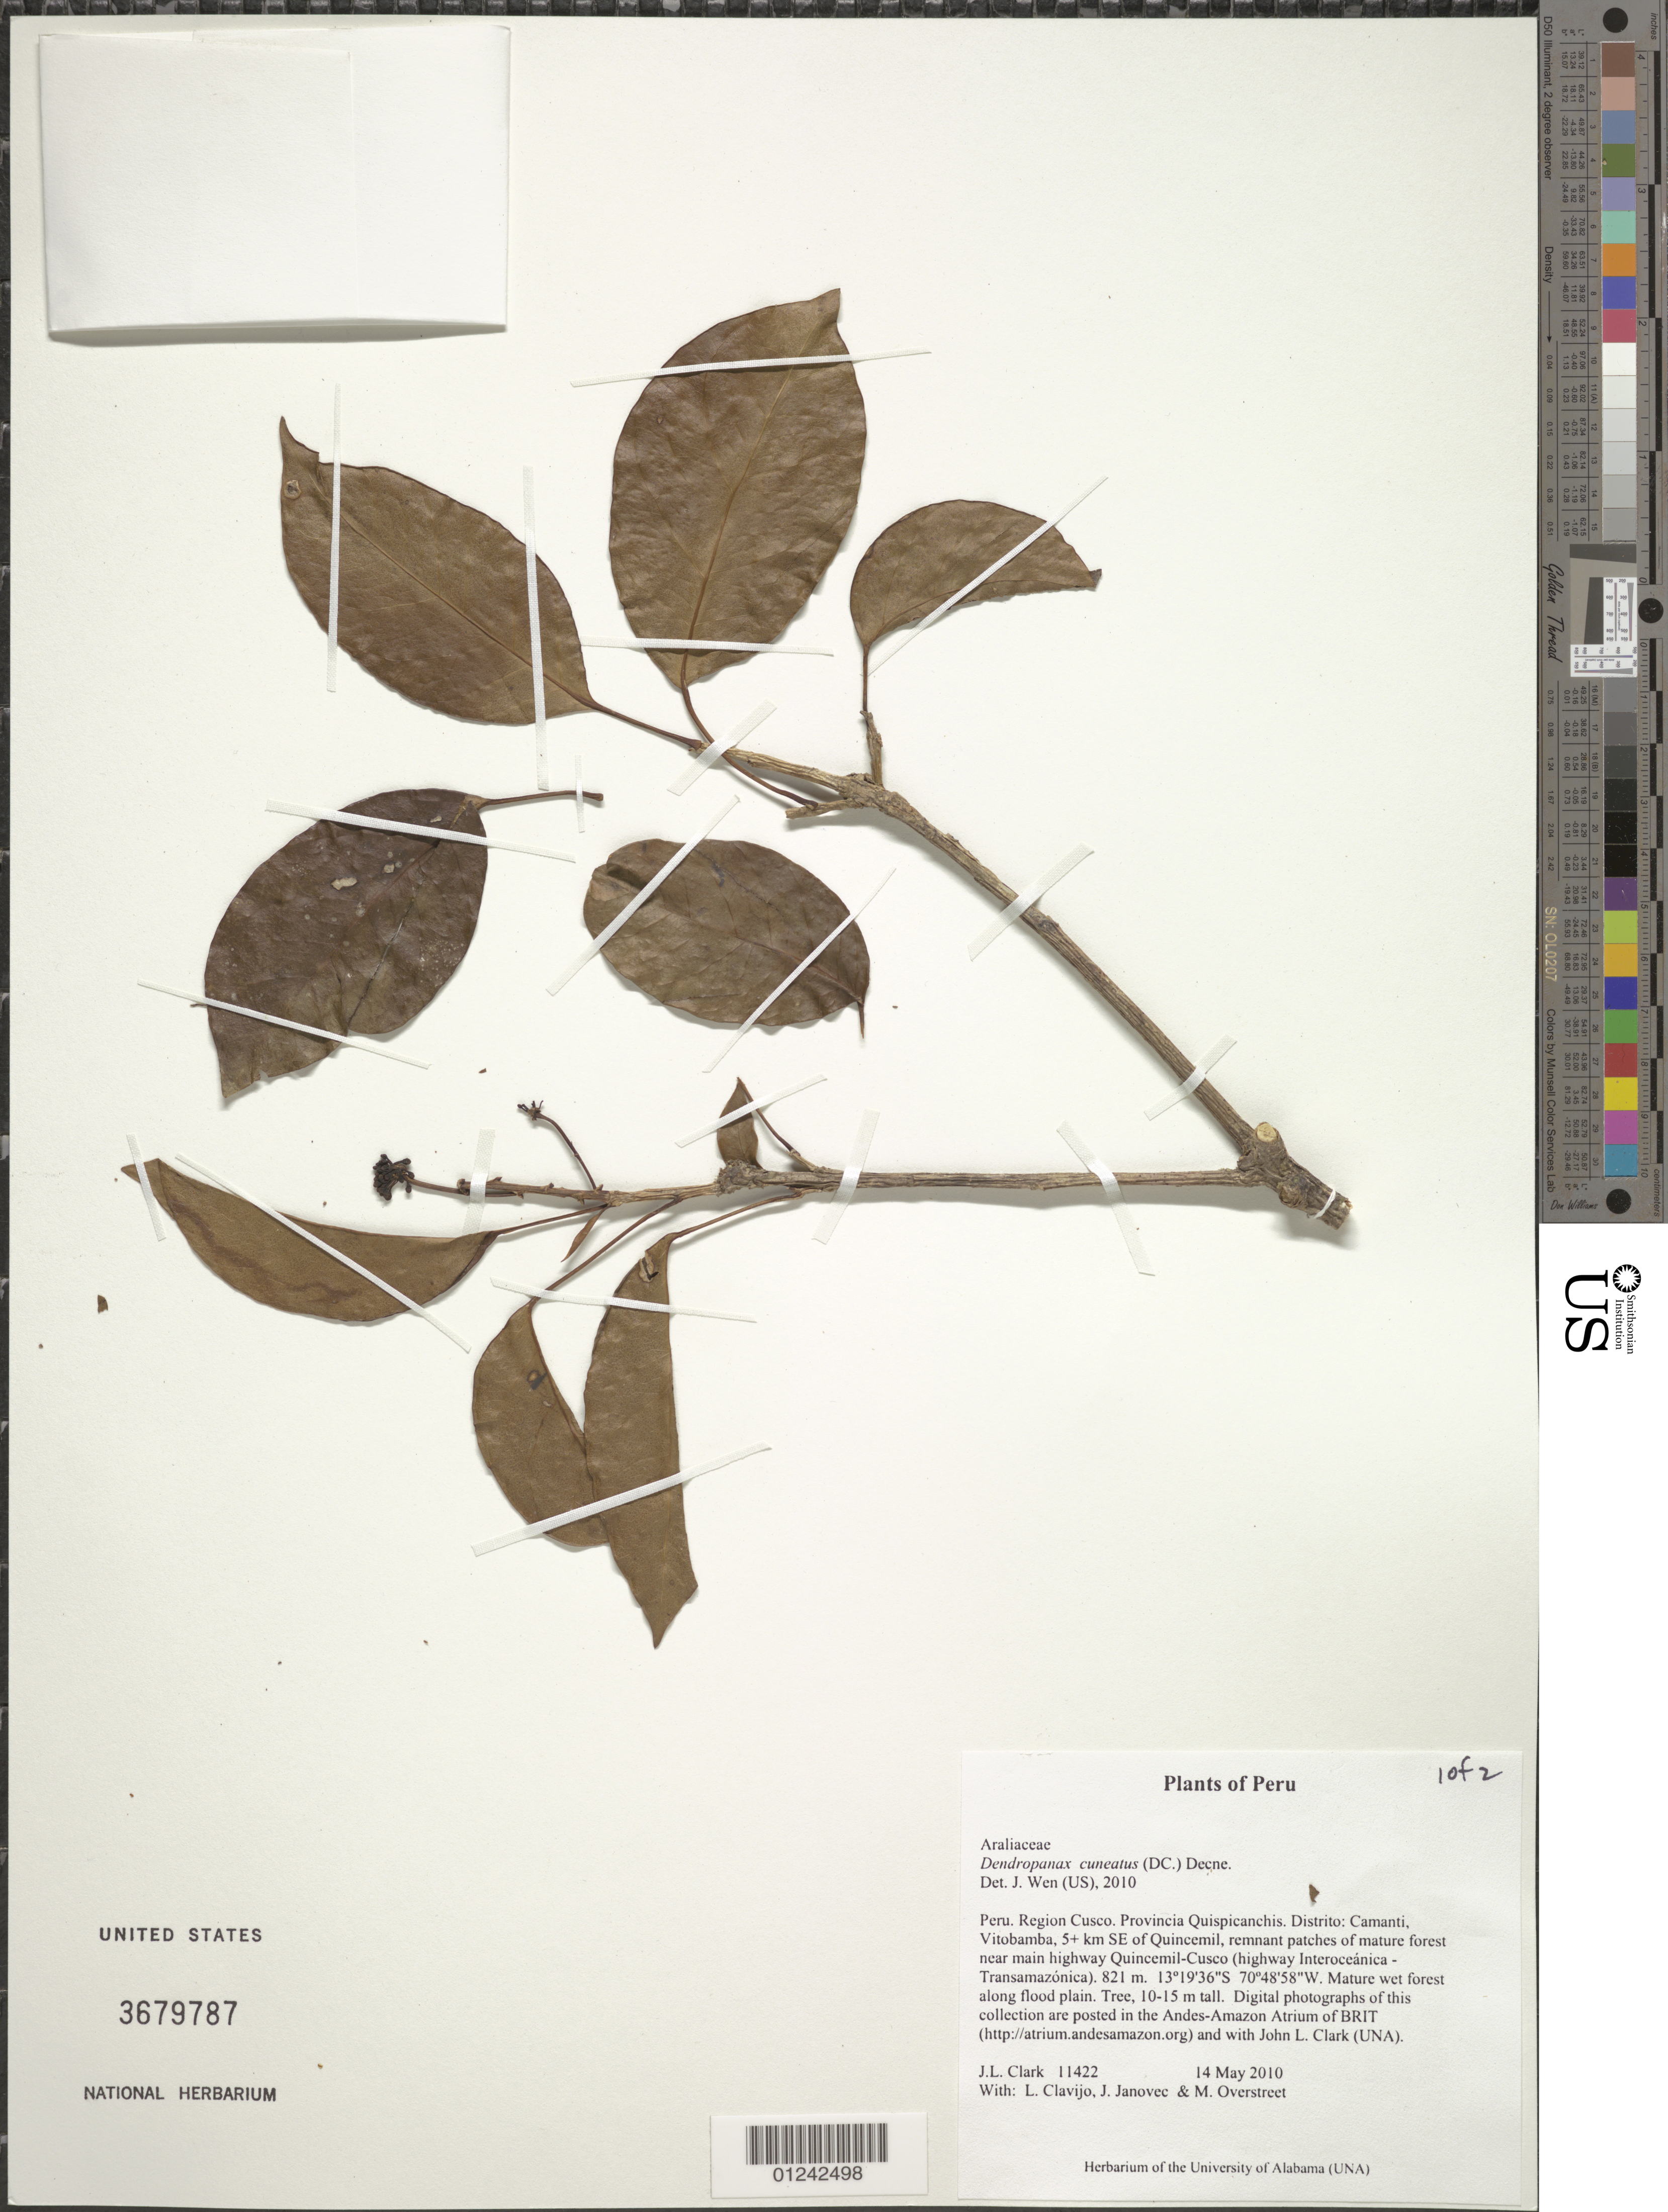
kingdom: Plantae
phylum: Tracheophyta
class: Magnoliopsida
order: Apiales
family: Araliaceae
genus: Dendropanax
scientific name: Dendropanax cuneatus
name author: (DC.) Decne. & Planch.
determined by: Wen, Jun, (BOT), Smithsonian Institution - National Museum of Natural History (UNITED STATES)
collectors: J. L. Clark, L. Clavijo, J.P. Janovec & M. Overstreet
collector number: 11422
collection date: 2010-05-14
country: Peru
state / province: Cusco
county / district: Quispicanchis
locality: Region Cusco. 5+km SE of Quincemil, remanat patches of mature forest near main highway Quincemil-Cusco (highway Interoceanica-Transamazonica). Camanti, Vitobamba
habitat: Mature wet forest along flood plain.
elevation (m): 821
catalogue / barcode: US 3679787